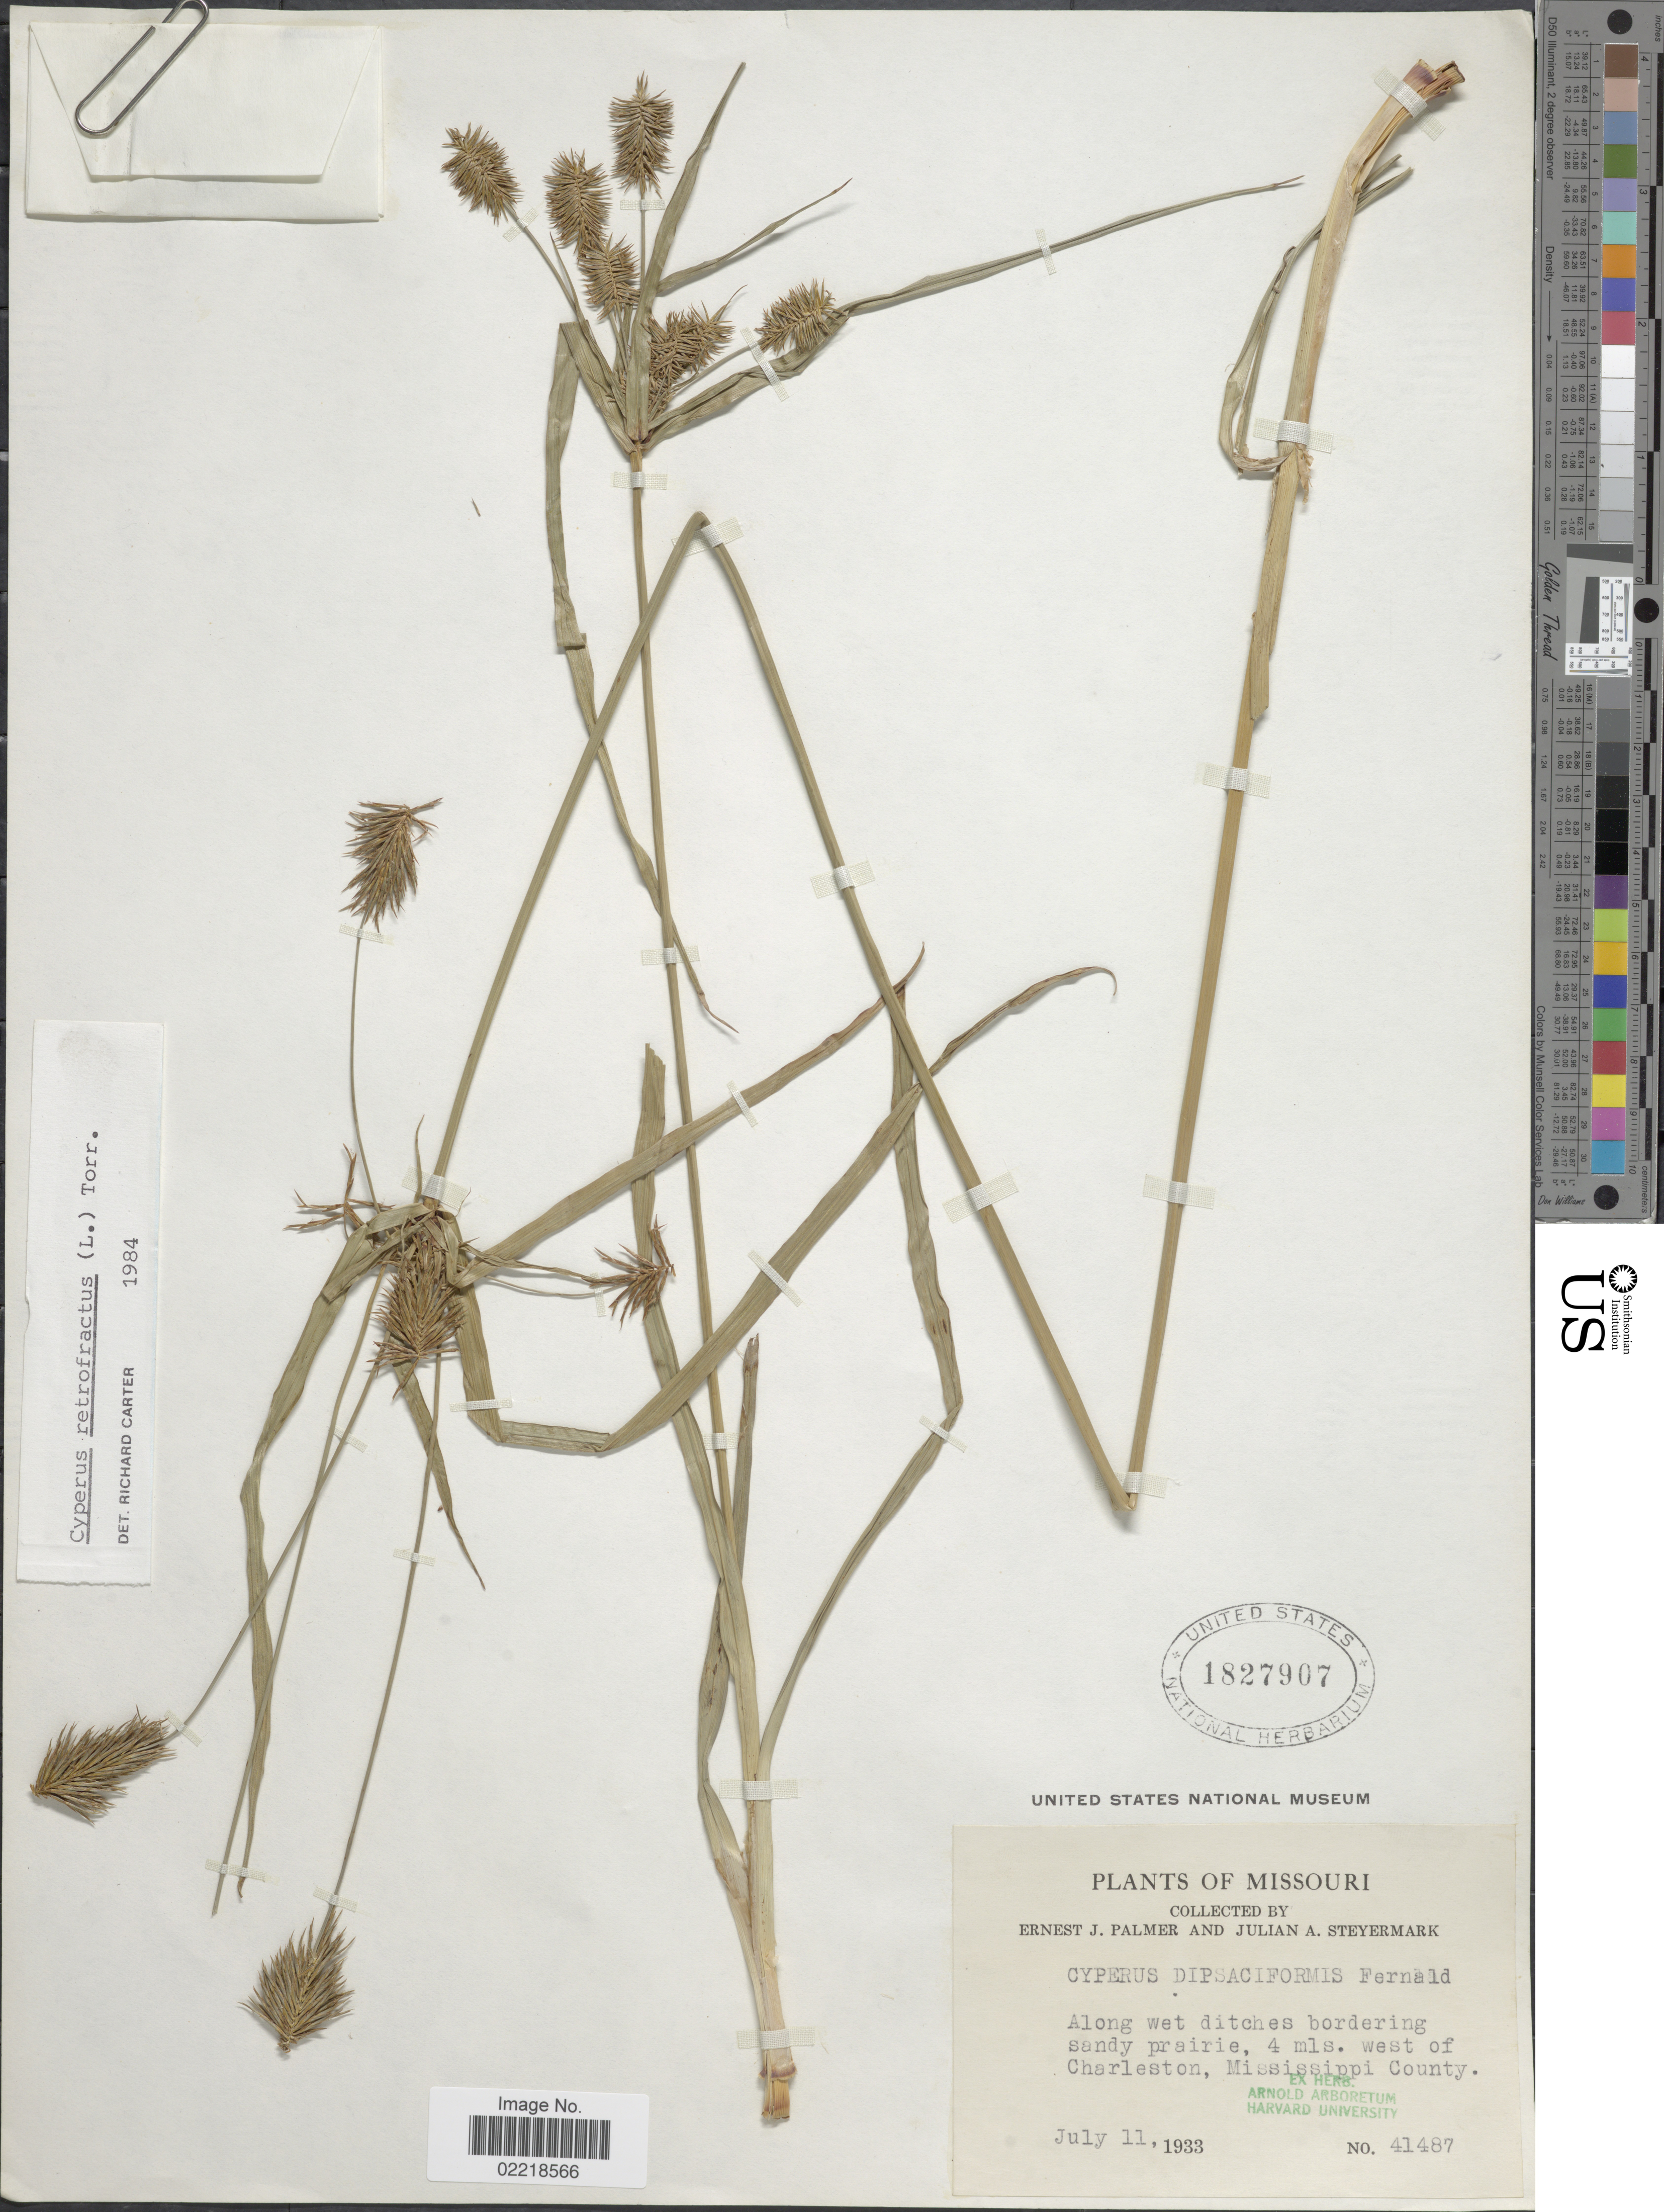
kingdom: Plantae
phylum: Tracheophyta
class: Liliopsida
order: Poales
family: Cyperaceae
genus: Cyperus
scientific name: Cyperus retrofractus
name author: (L.) Torr.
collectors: E. J. Palmer & J. Steyermark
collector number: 41487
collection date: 1933-07-11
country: United States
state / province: Missouri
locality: Along wet ditches bordering sandy prairie, 4 mls. west of Charleston, Mississippi County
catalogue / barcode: US 1827907